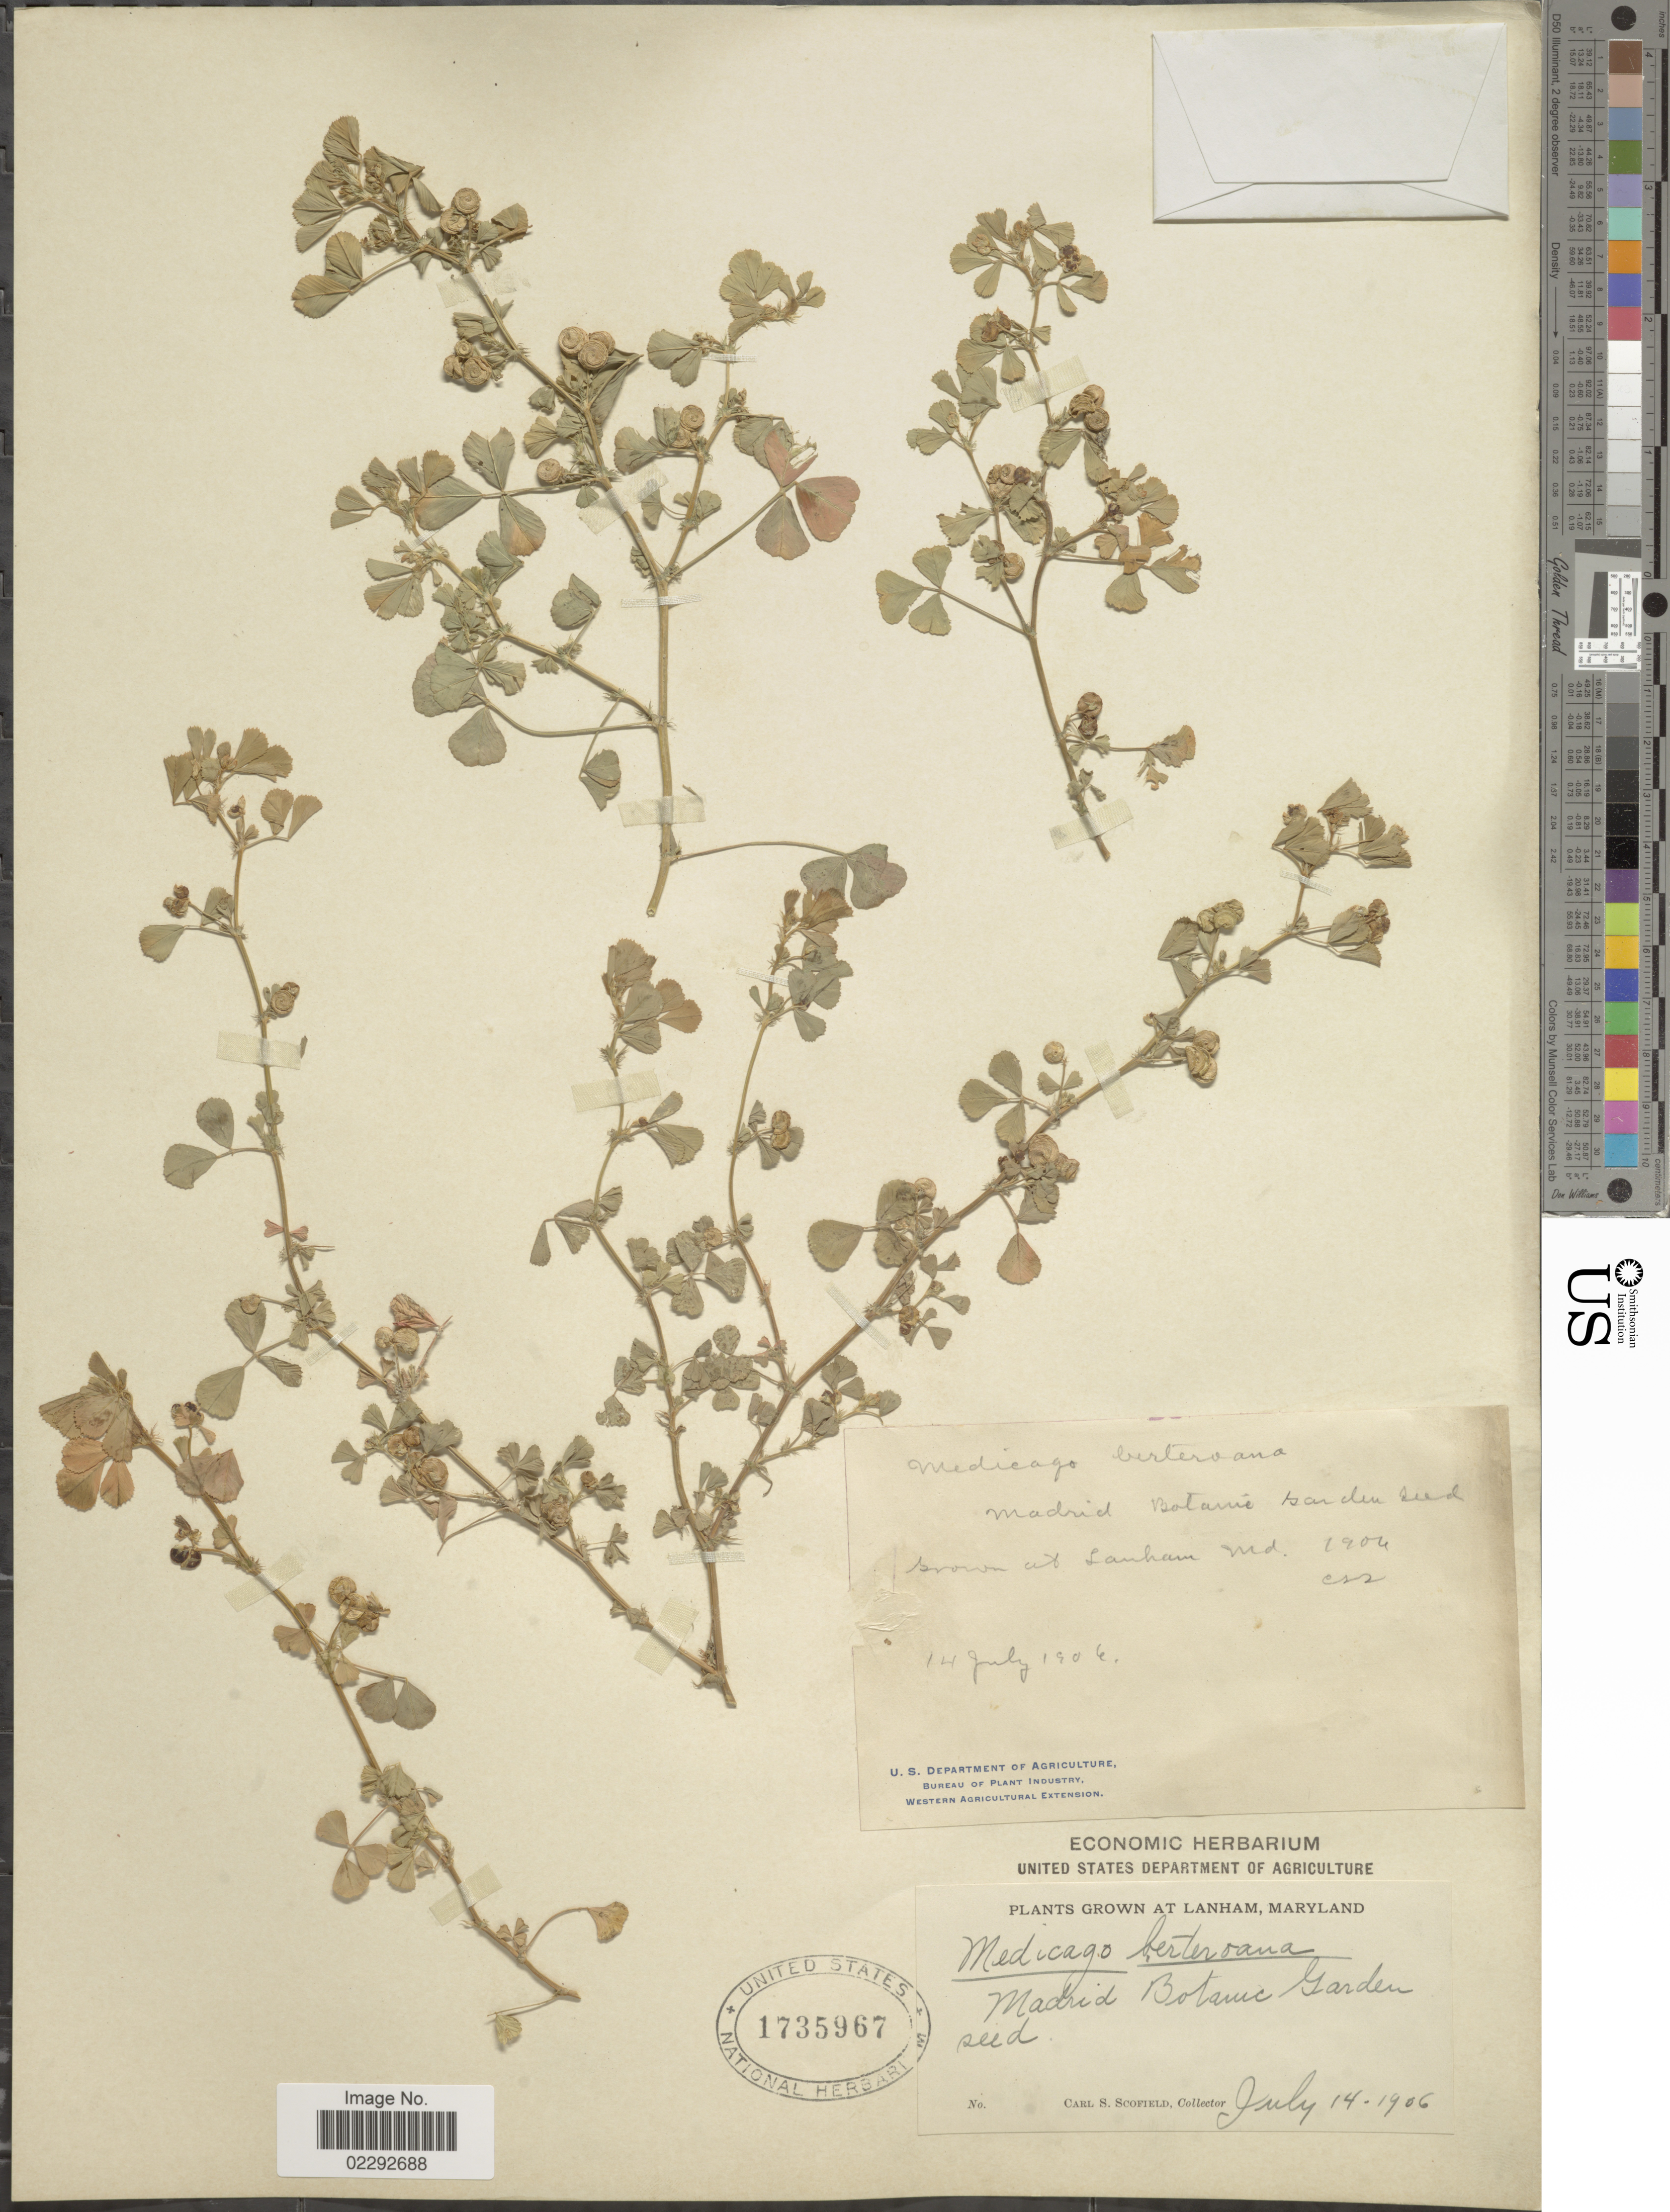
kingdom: Plantae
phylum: Tracheophyta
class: Magnoliopsida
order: Fabales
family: Fabaceae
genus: Medicago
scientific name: Medicago berteroana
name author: Nyman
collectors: C. Scofield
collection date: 1906-07-14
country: United States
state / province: Maryland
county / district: Prince George's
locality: Lanham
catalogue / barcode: US 1735967